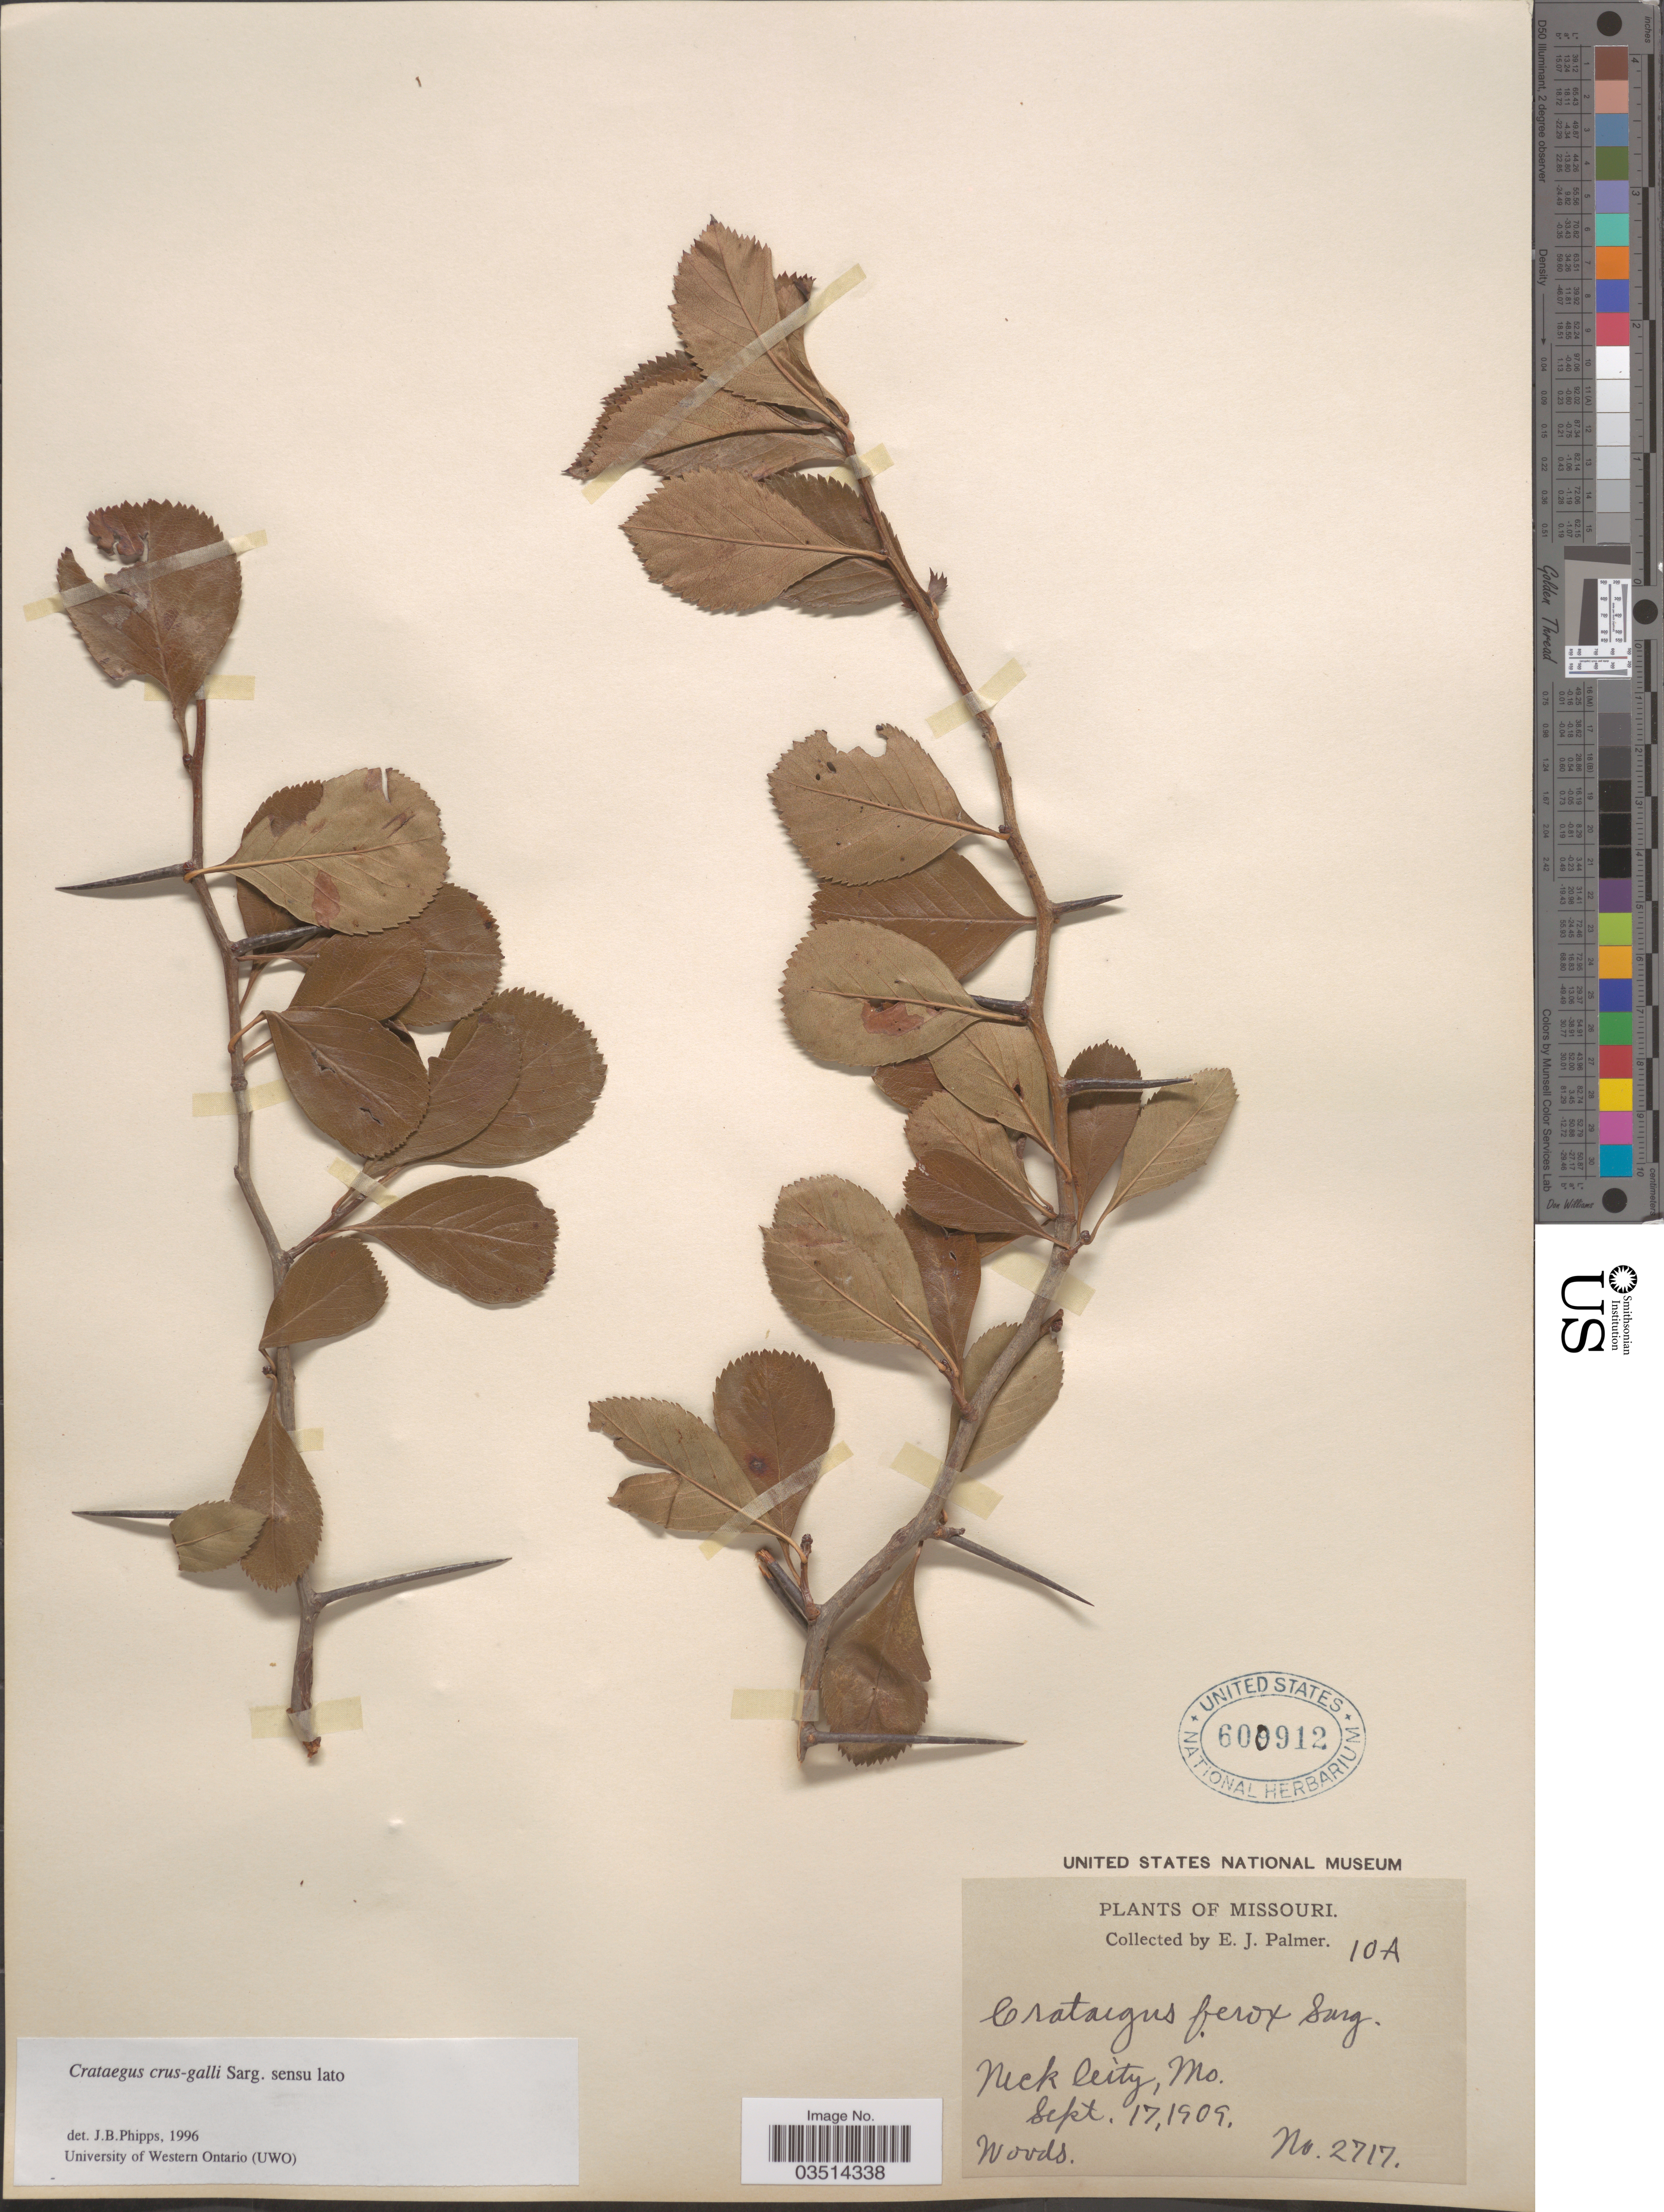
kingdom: Plantae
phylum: Tracheophyta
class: Magnoliopsida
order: Rosales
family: Rosaceae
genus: Crataegus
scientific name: Crataegus crus-galli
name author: L.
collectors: E. J. Palmer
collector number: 2717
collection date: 1909-09-17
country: United States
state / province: Missouri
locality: Neck City.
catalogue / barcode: US 600912